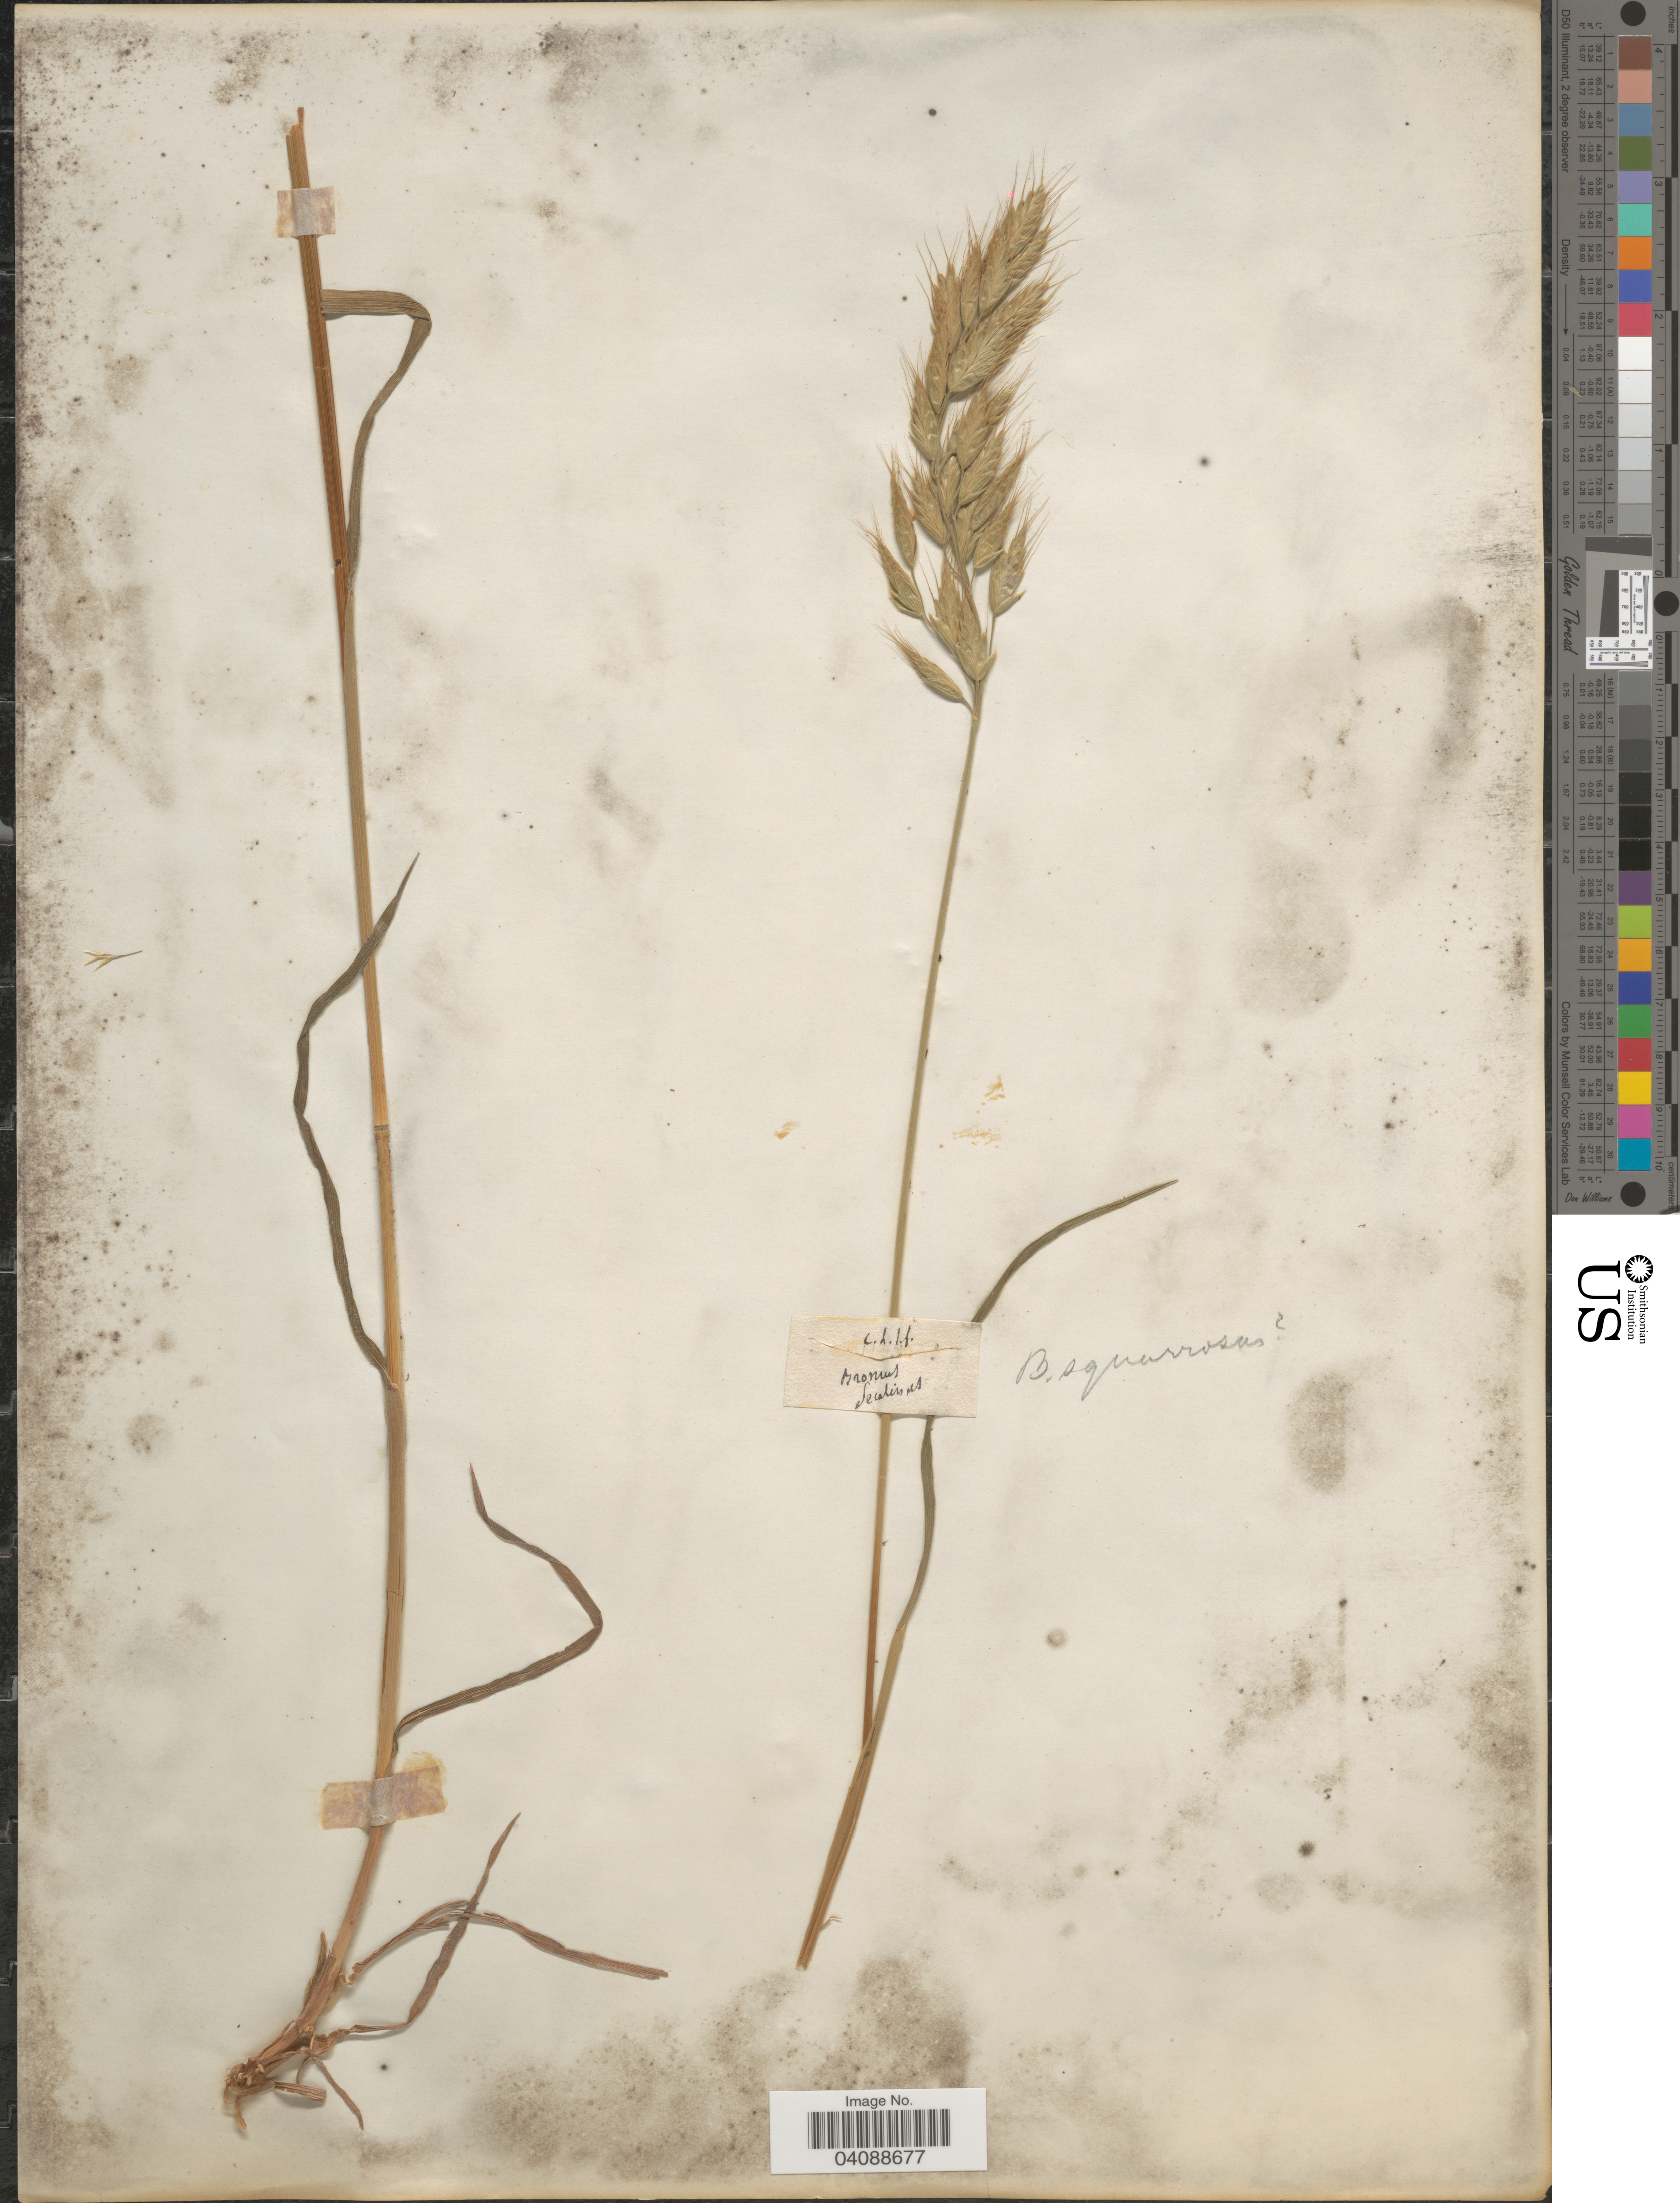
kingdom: Plantae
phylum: Tracheophyta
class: Liliopsida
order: Poales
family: Poaceae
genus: Bromus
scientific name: Bromus sp.